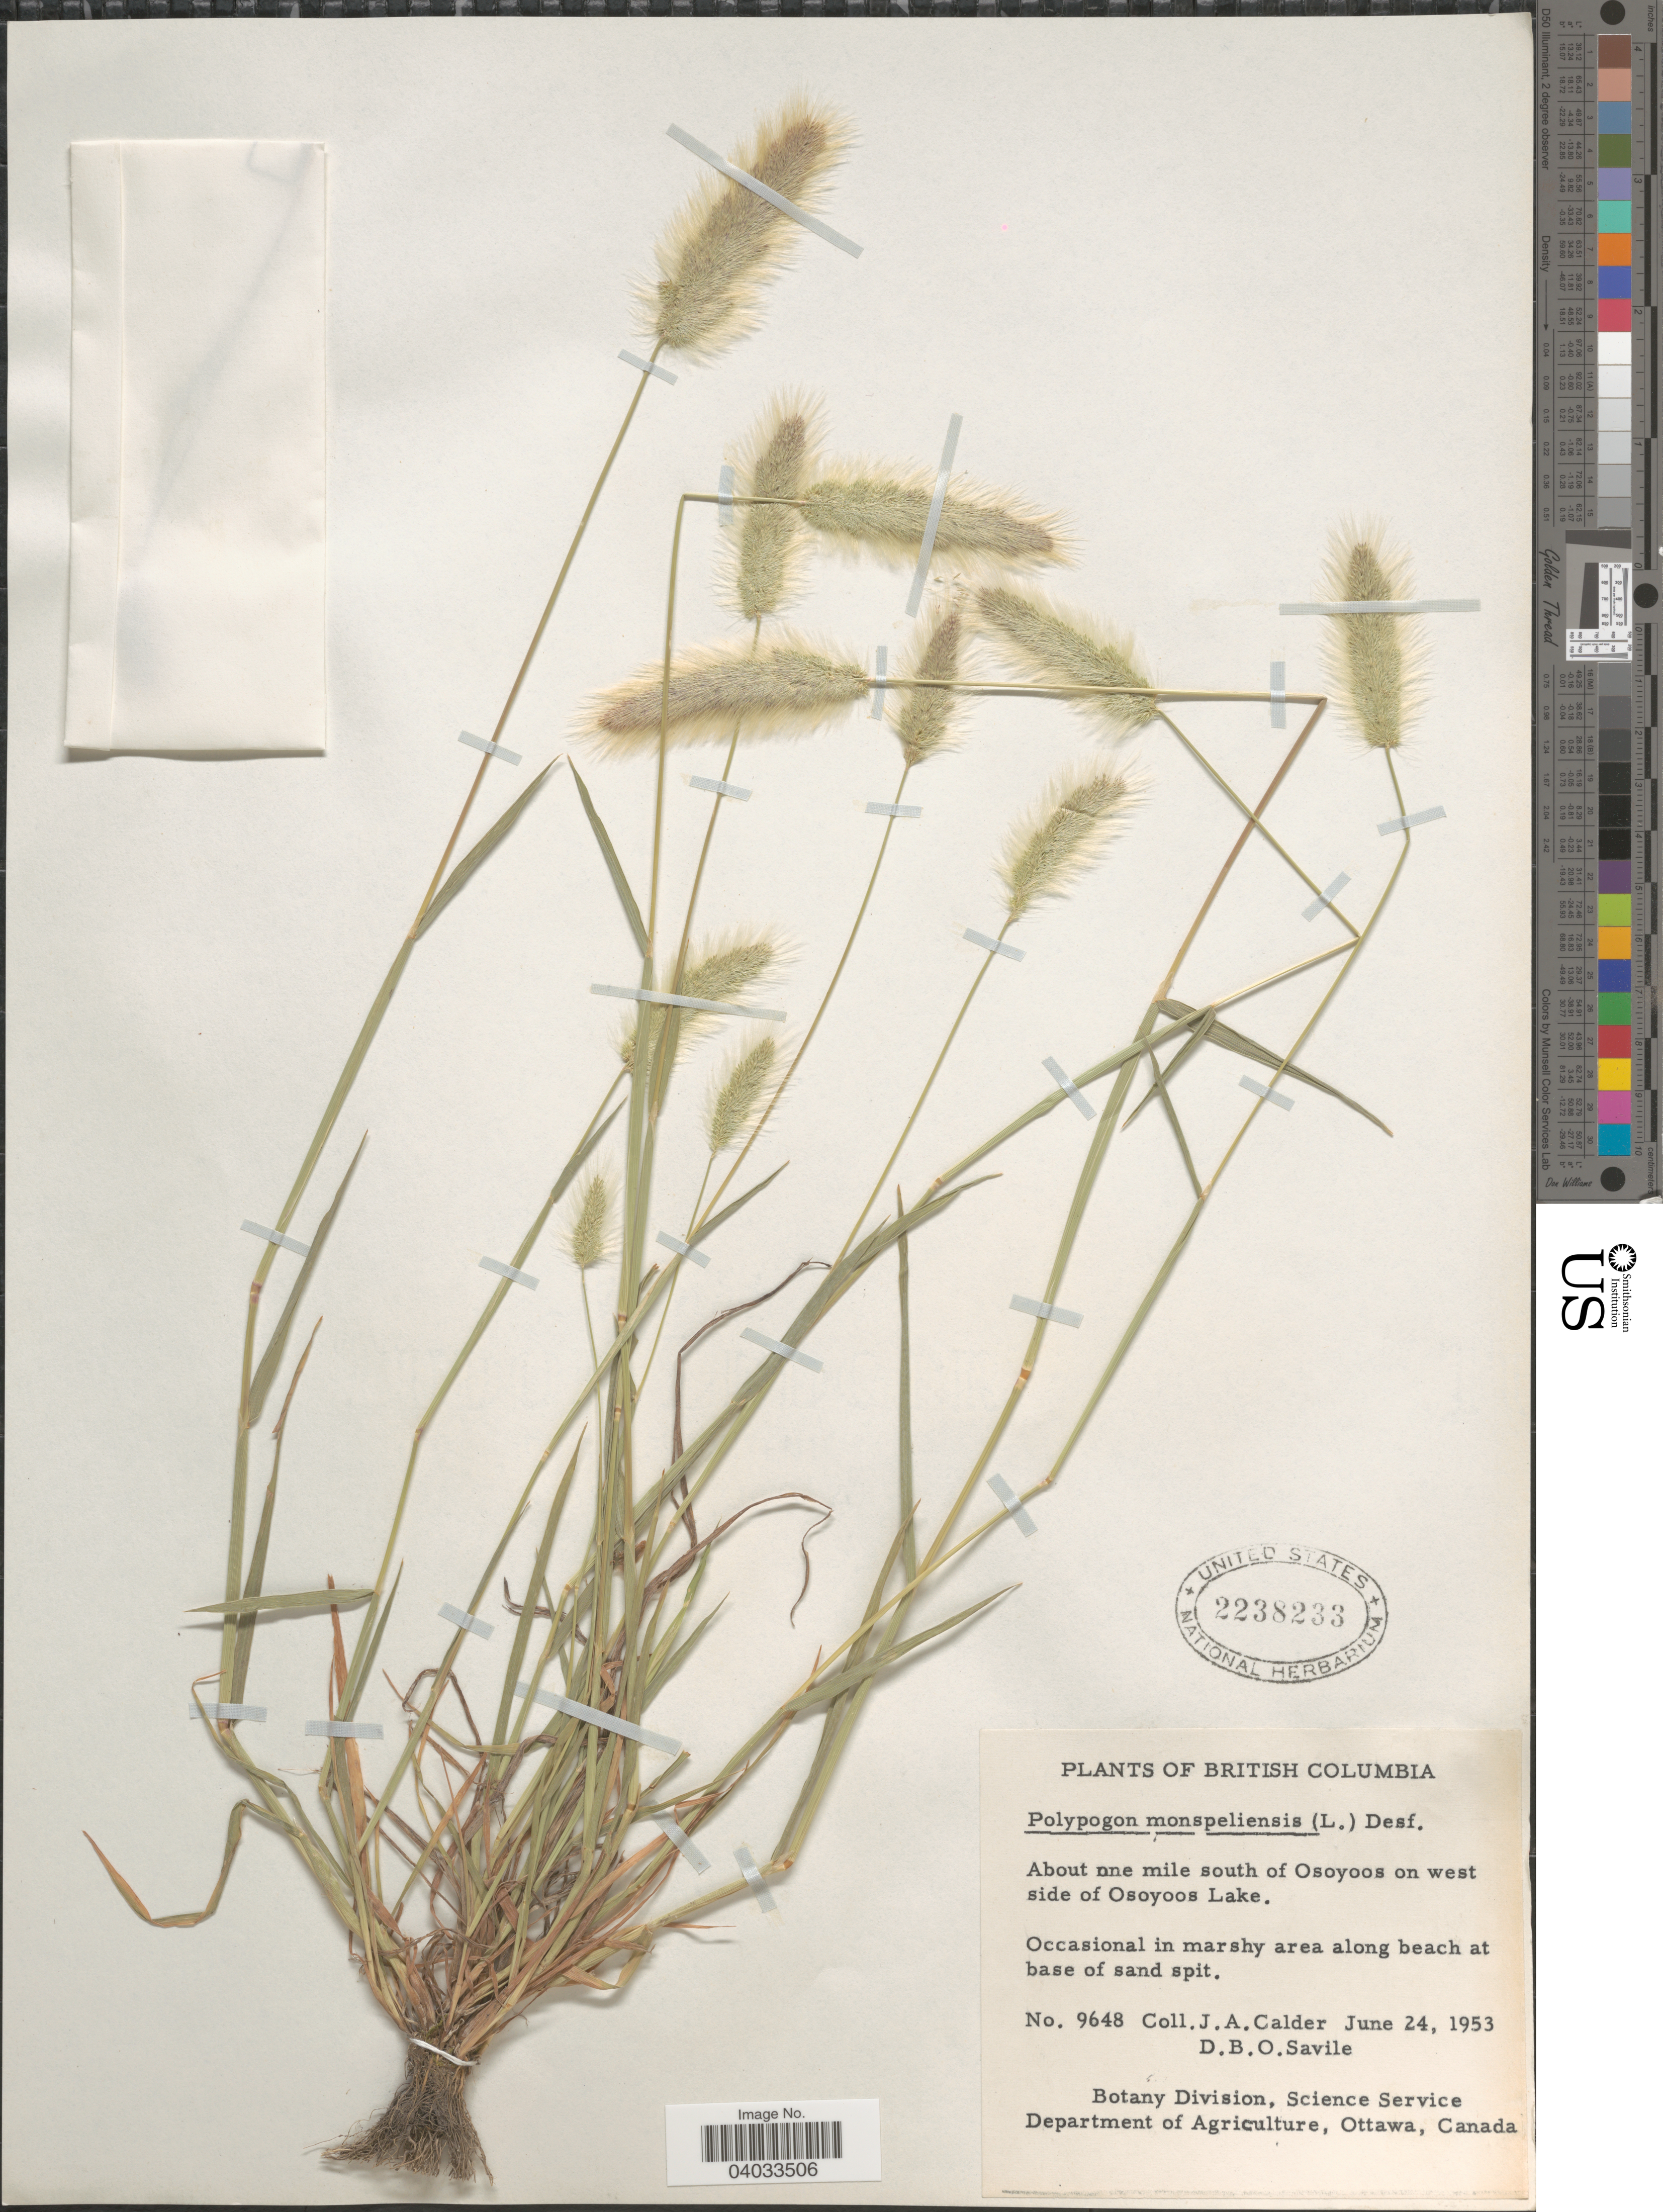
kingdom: Plantae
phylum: Tracheophyta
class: Liliopsida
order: Poales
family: Poaceae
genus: Polypogon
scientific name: Polypogon monspeliensis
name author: (L.) Desf.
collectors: J. A. Calder & D. Savile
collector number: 9648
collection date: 1953-06-24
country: Canada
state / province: British Columbia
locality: About one mile south of Osoyoos on west side of Osoyoos Lake.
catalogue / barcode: US 2238233